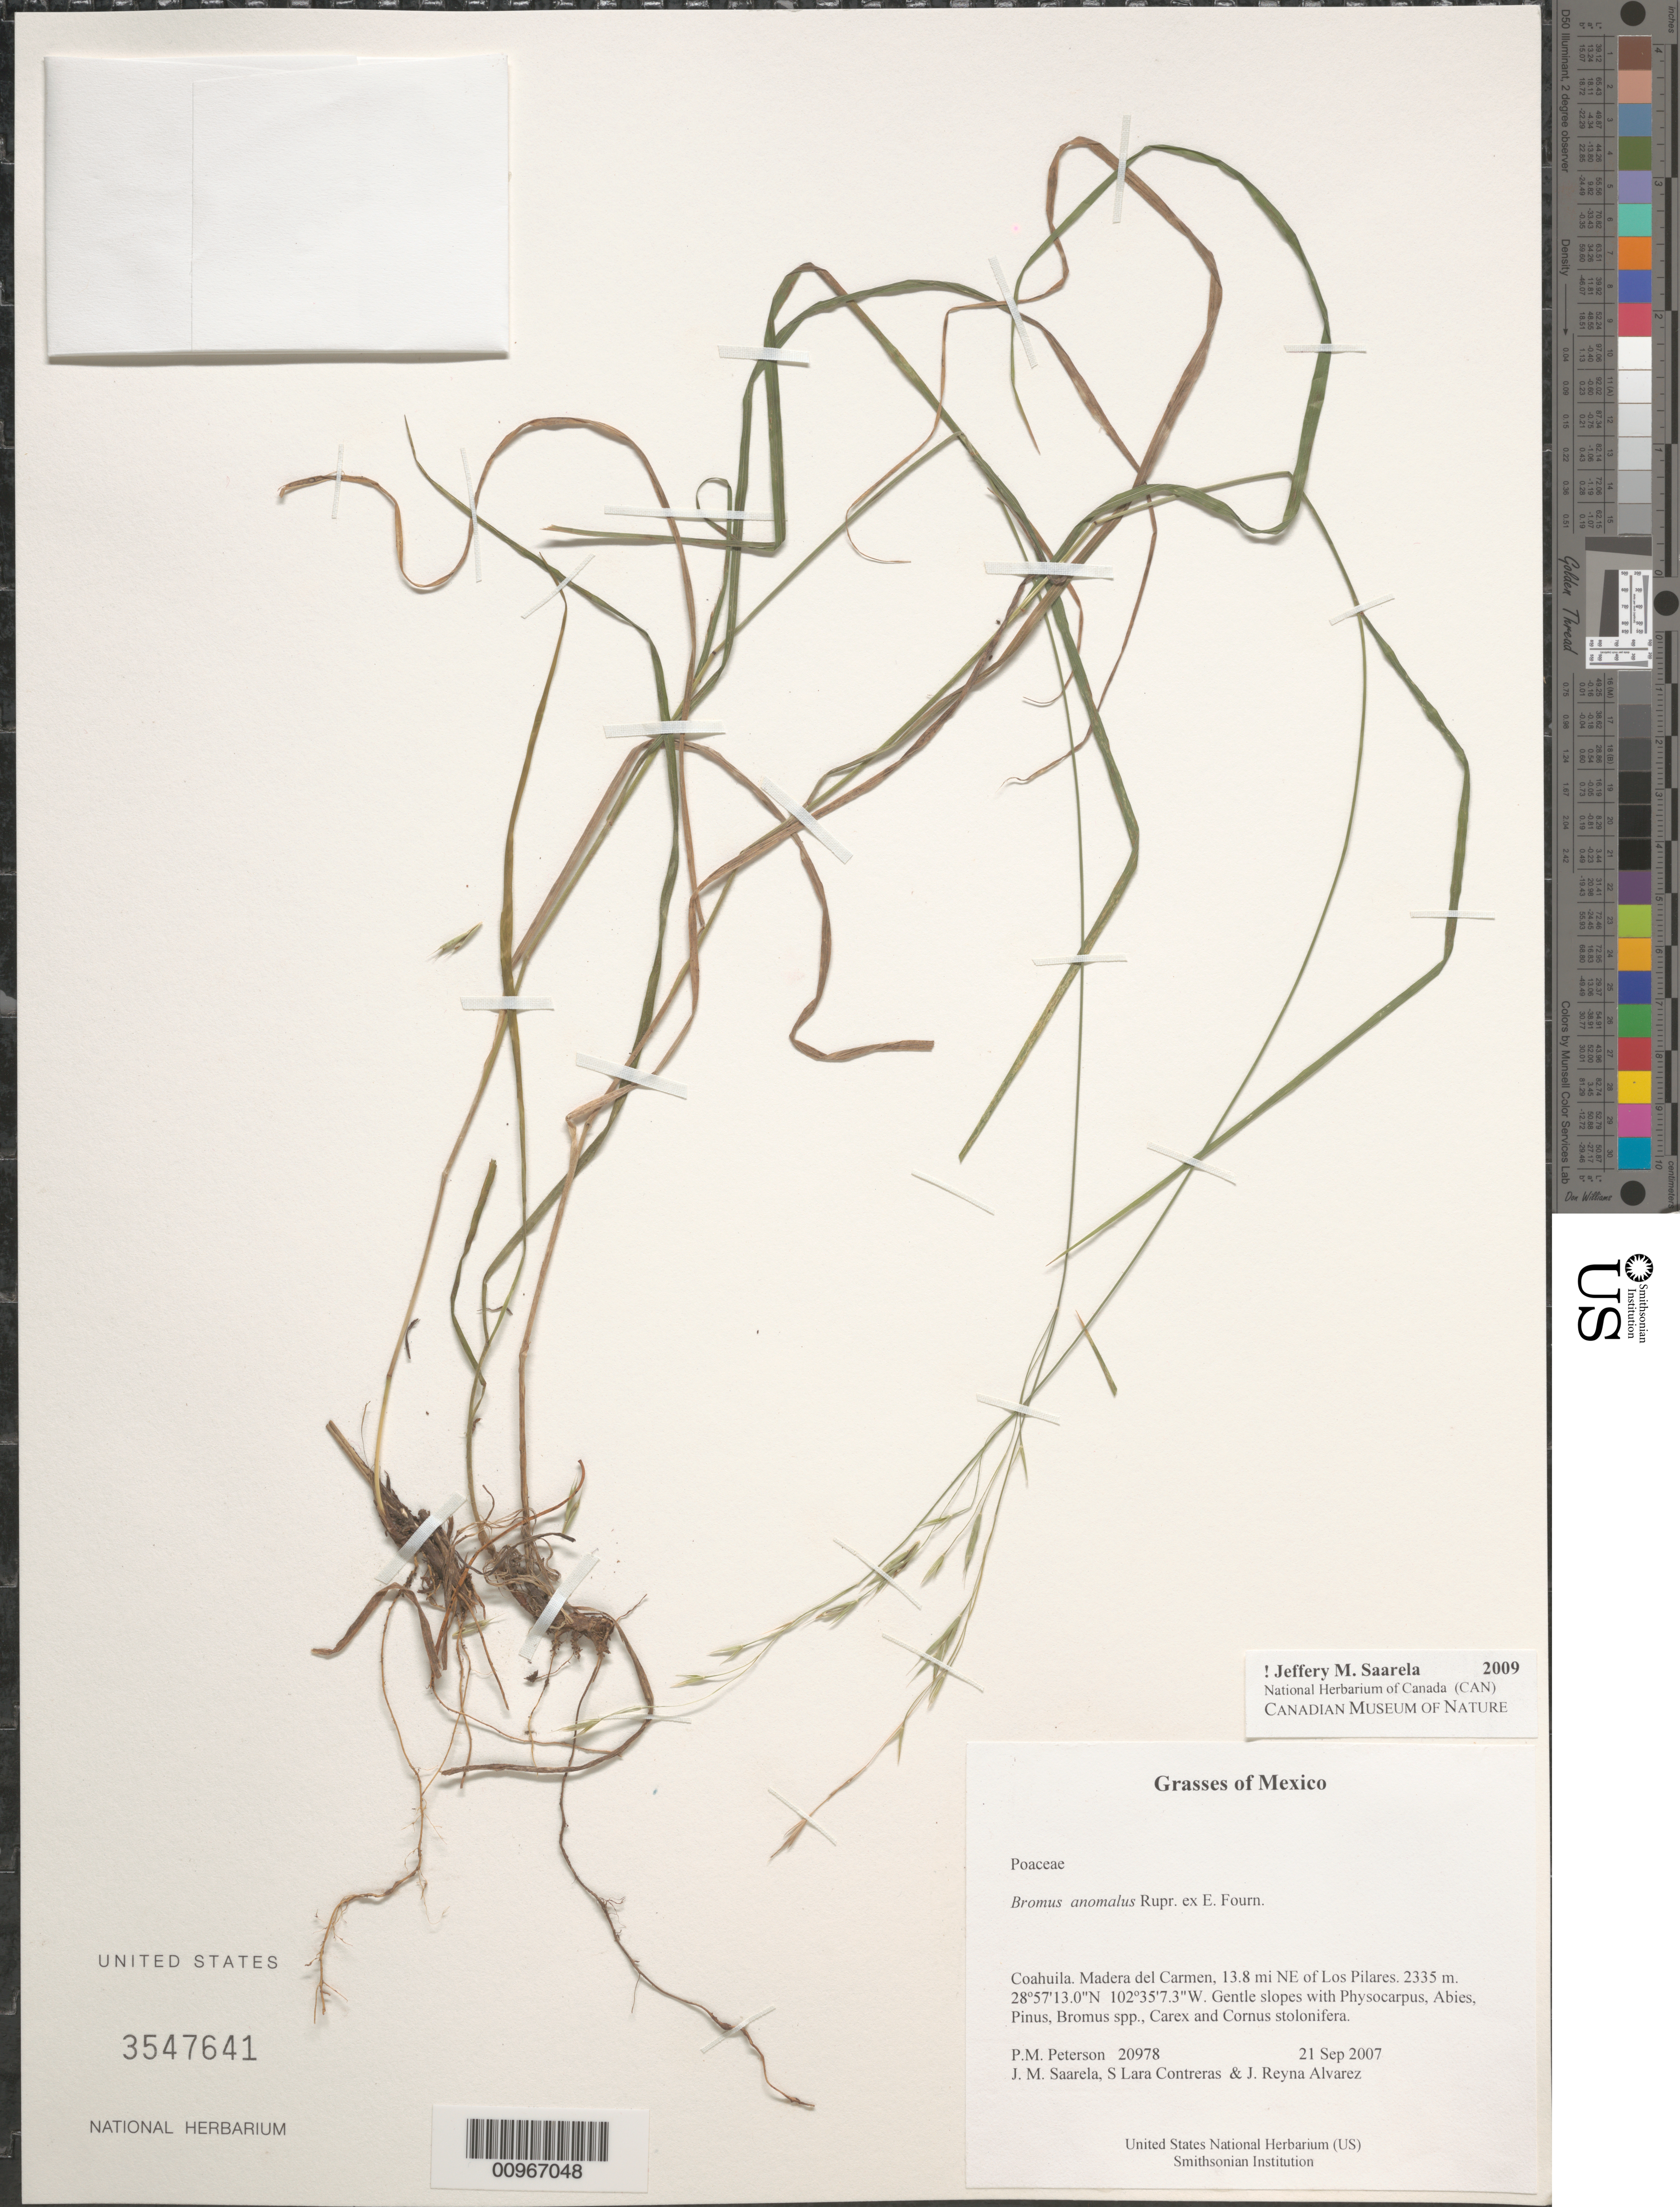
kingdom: Plantae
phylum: Tracheophyta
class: Liliopsida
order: Poales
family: Poaceae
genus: Bromus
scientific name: Bromus anomalus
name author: Rupr. ex E. Fourn.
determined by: Saarela, J. M., (CAN), Canadian Museum of Nature (CANADA)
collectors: P. M. Peterson, J. Saarela, S. Lara Contreras & J. Reyna Alvarez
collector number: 20978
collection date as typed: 21 Sep 2007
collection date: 2007-09-21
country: Mexico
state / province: Coahuila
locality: Madera del Carmen, 13.8 mi NE of Los Pilares.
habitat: Gentle slopes with Physocarpus, Abies, Pinus, Bromus spp., Carex and Cornus stolonifera.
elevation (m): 2335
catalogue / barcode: US 3547641